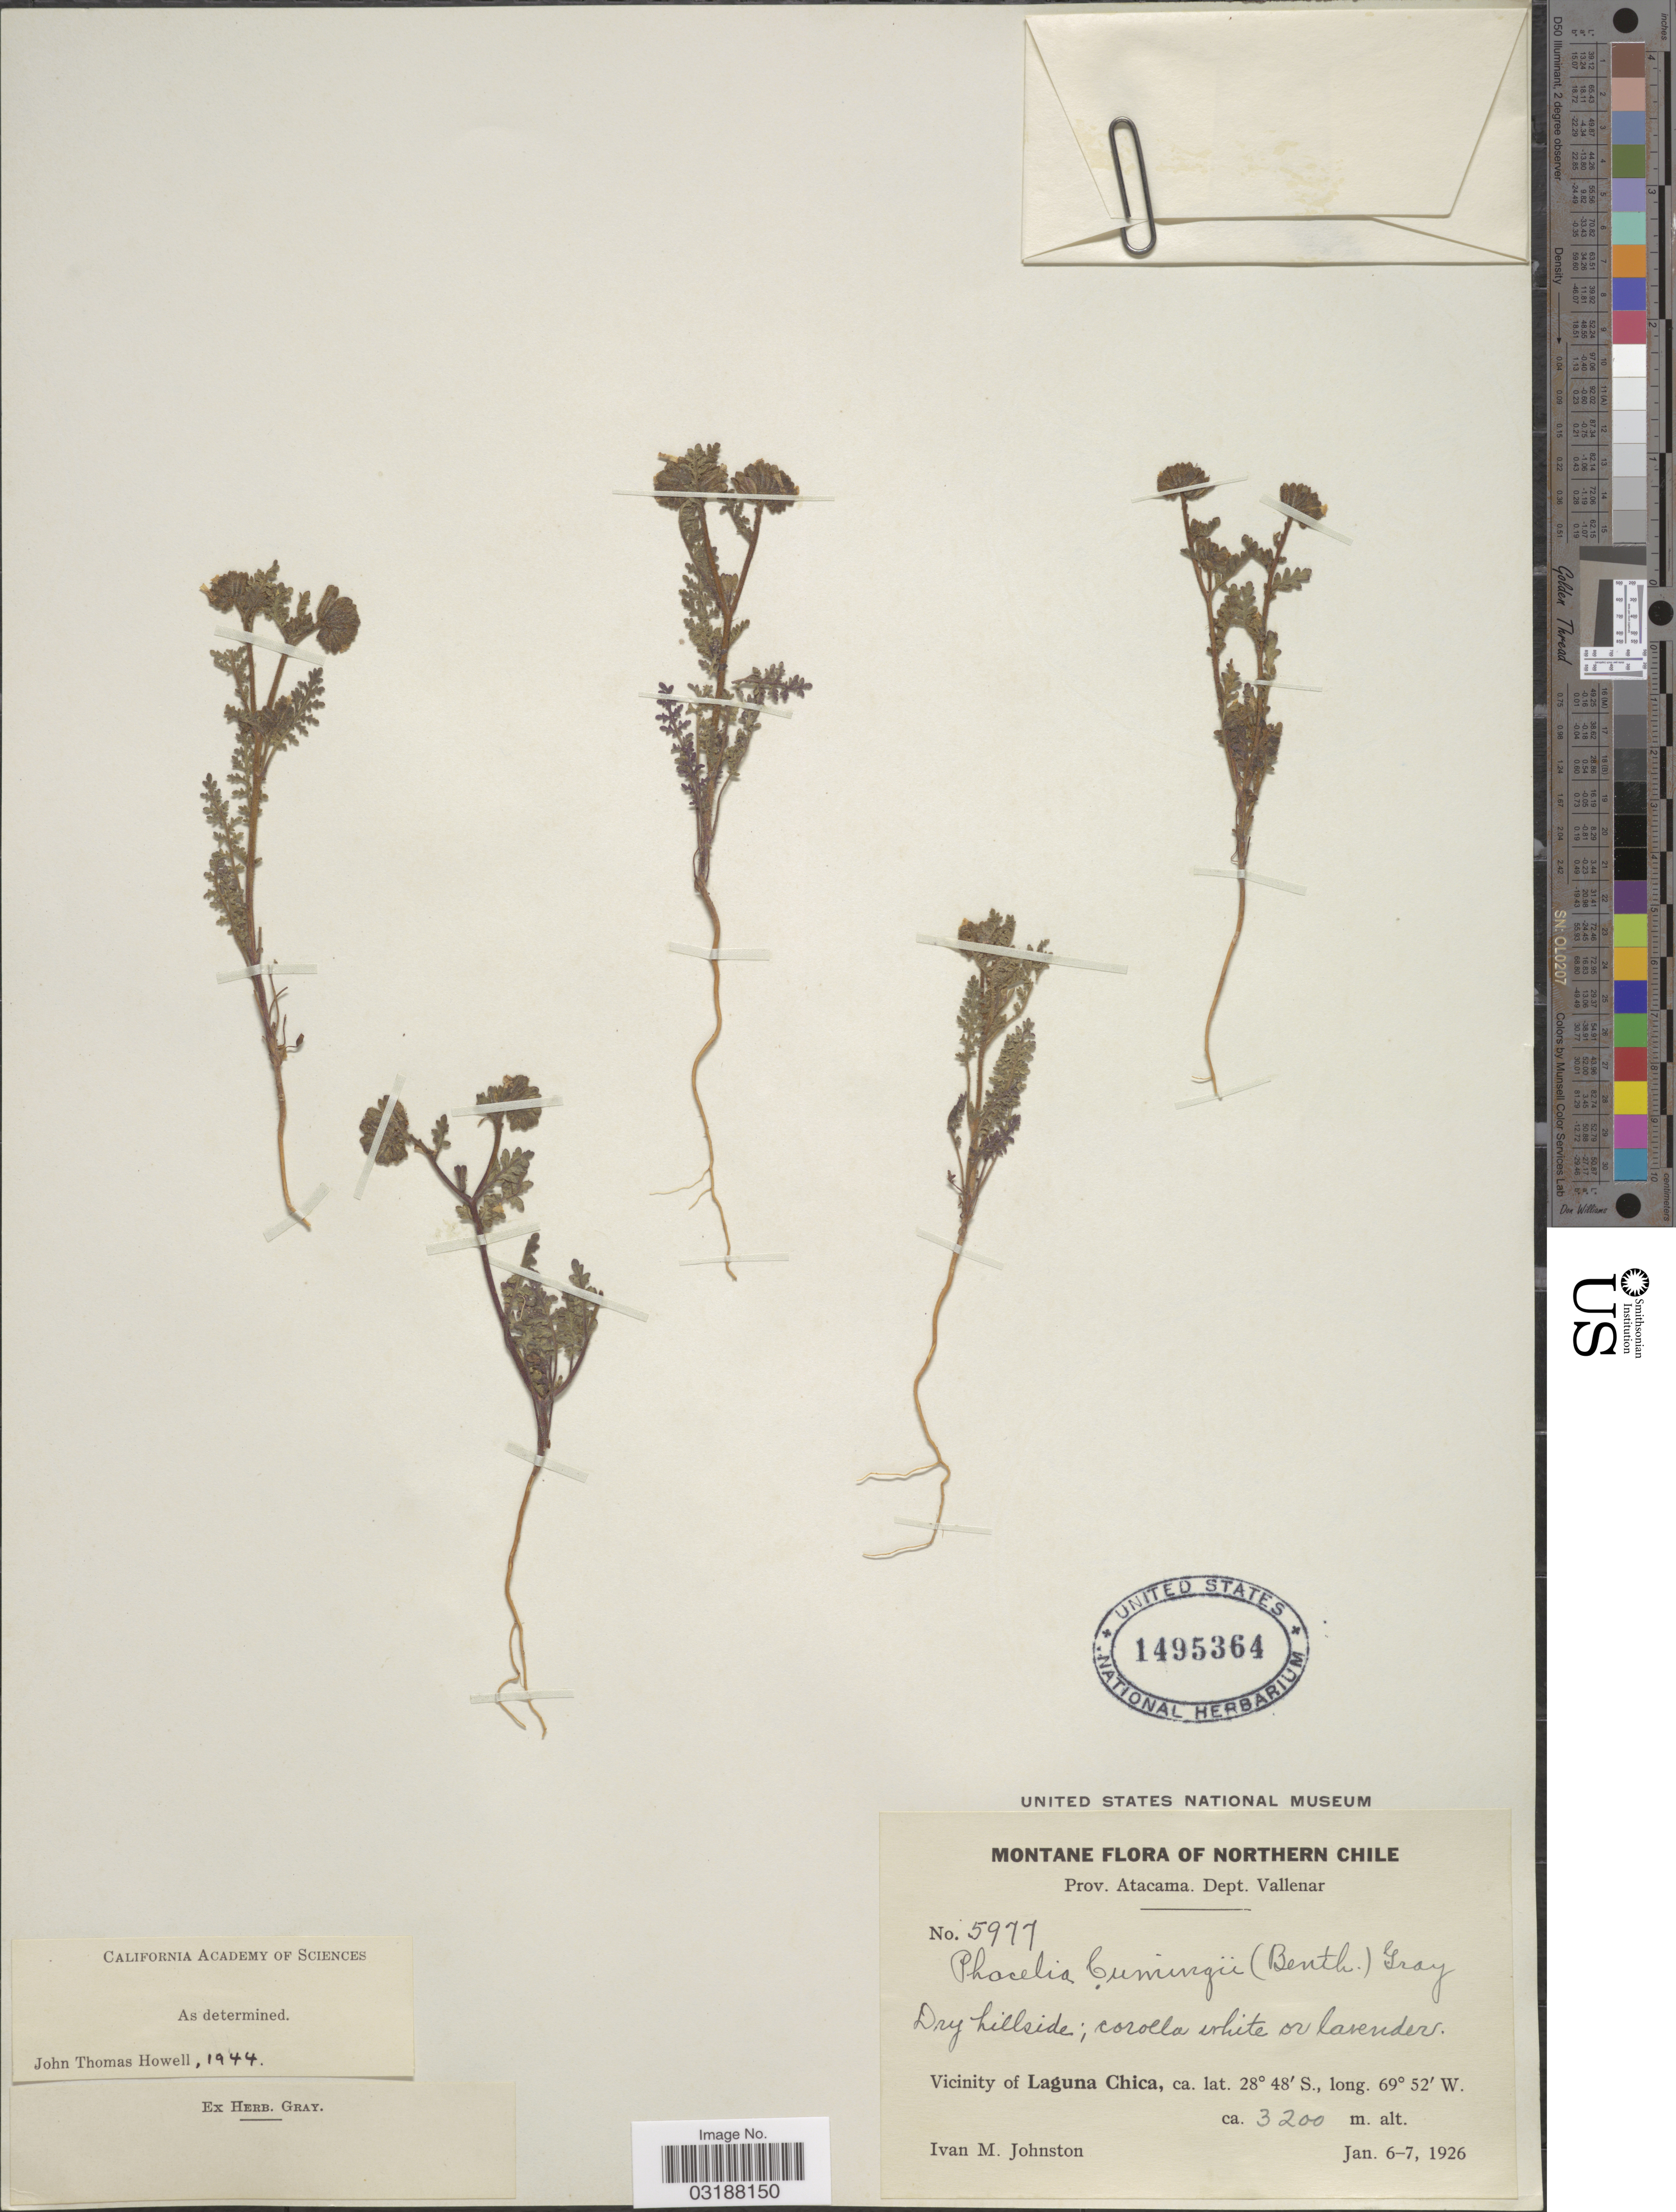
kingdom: Plantae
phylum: Tracheophyta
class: Magnoliopsida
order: Boraginales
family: Hydrophyllaceae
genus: Phacelia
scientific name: Phacelia cumingii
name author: (Benth.) A. Gray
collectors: I.M. Johnston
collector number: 5977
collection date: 1926-01-06/1926-01-07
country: Chile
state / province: Atacama (III)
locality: Montane, Northern Chile, Prov. Atacama, Dept. Vallenar, Vicinity of Laguna Chica.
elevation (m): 3200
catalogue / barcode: US 1495364